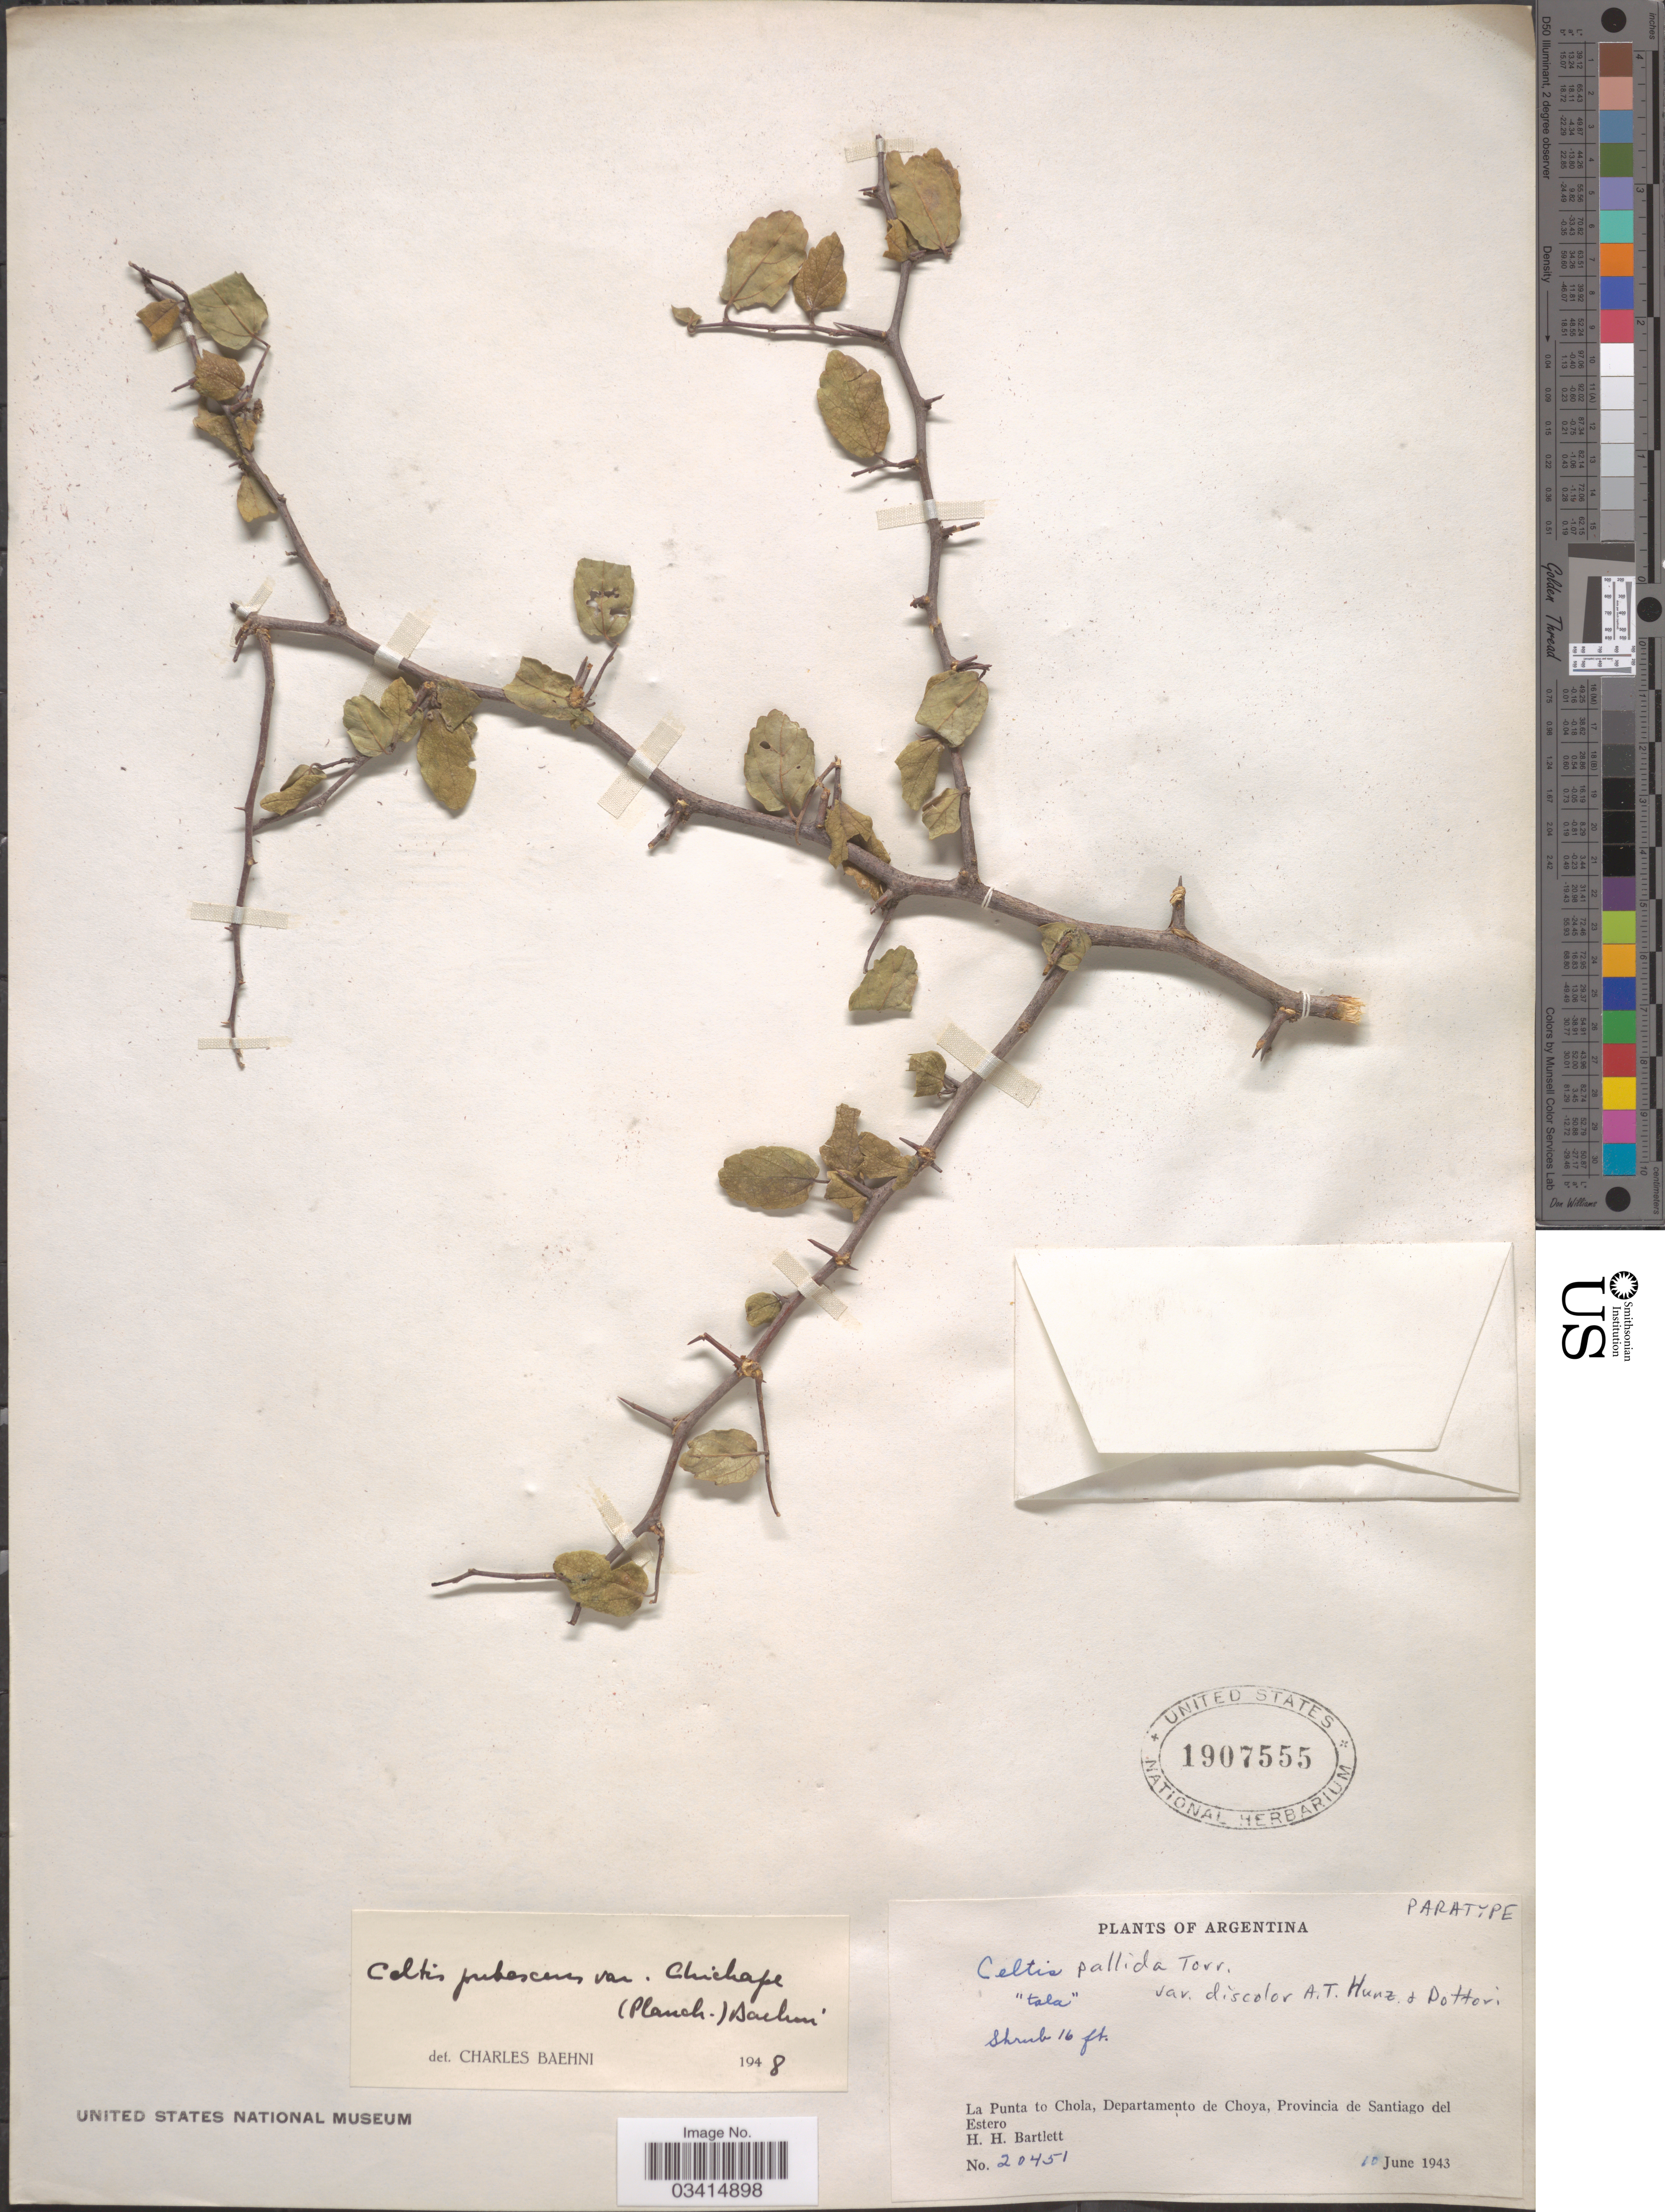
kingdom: Plantae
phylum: Tracheophyta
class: Magnoliopsida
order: Rosales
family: Cannabaceae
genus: Celtis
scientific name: Celtis pallida var. discolor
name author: Hunz. & Dottori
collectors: H. H. Bartlett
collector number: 20451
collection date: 1943-06-10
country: Argentina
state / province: Santiago del Estero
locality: La Punta to Chola, Departamento de Choya.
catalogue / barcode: US 1907555